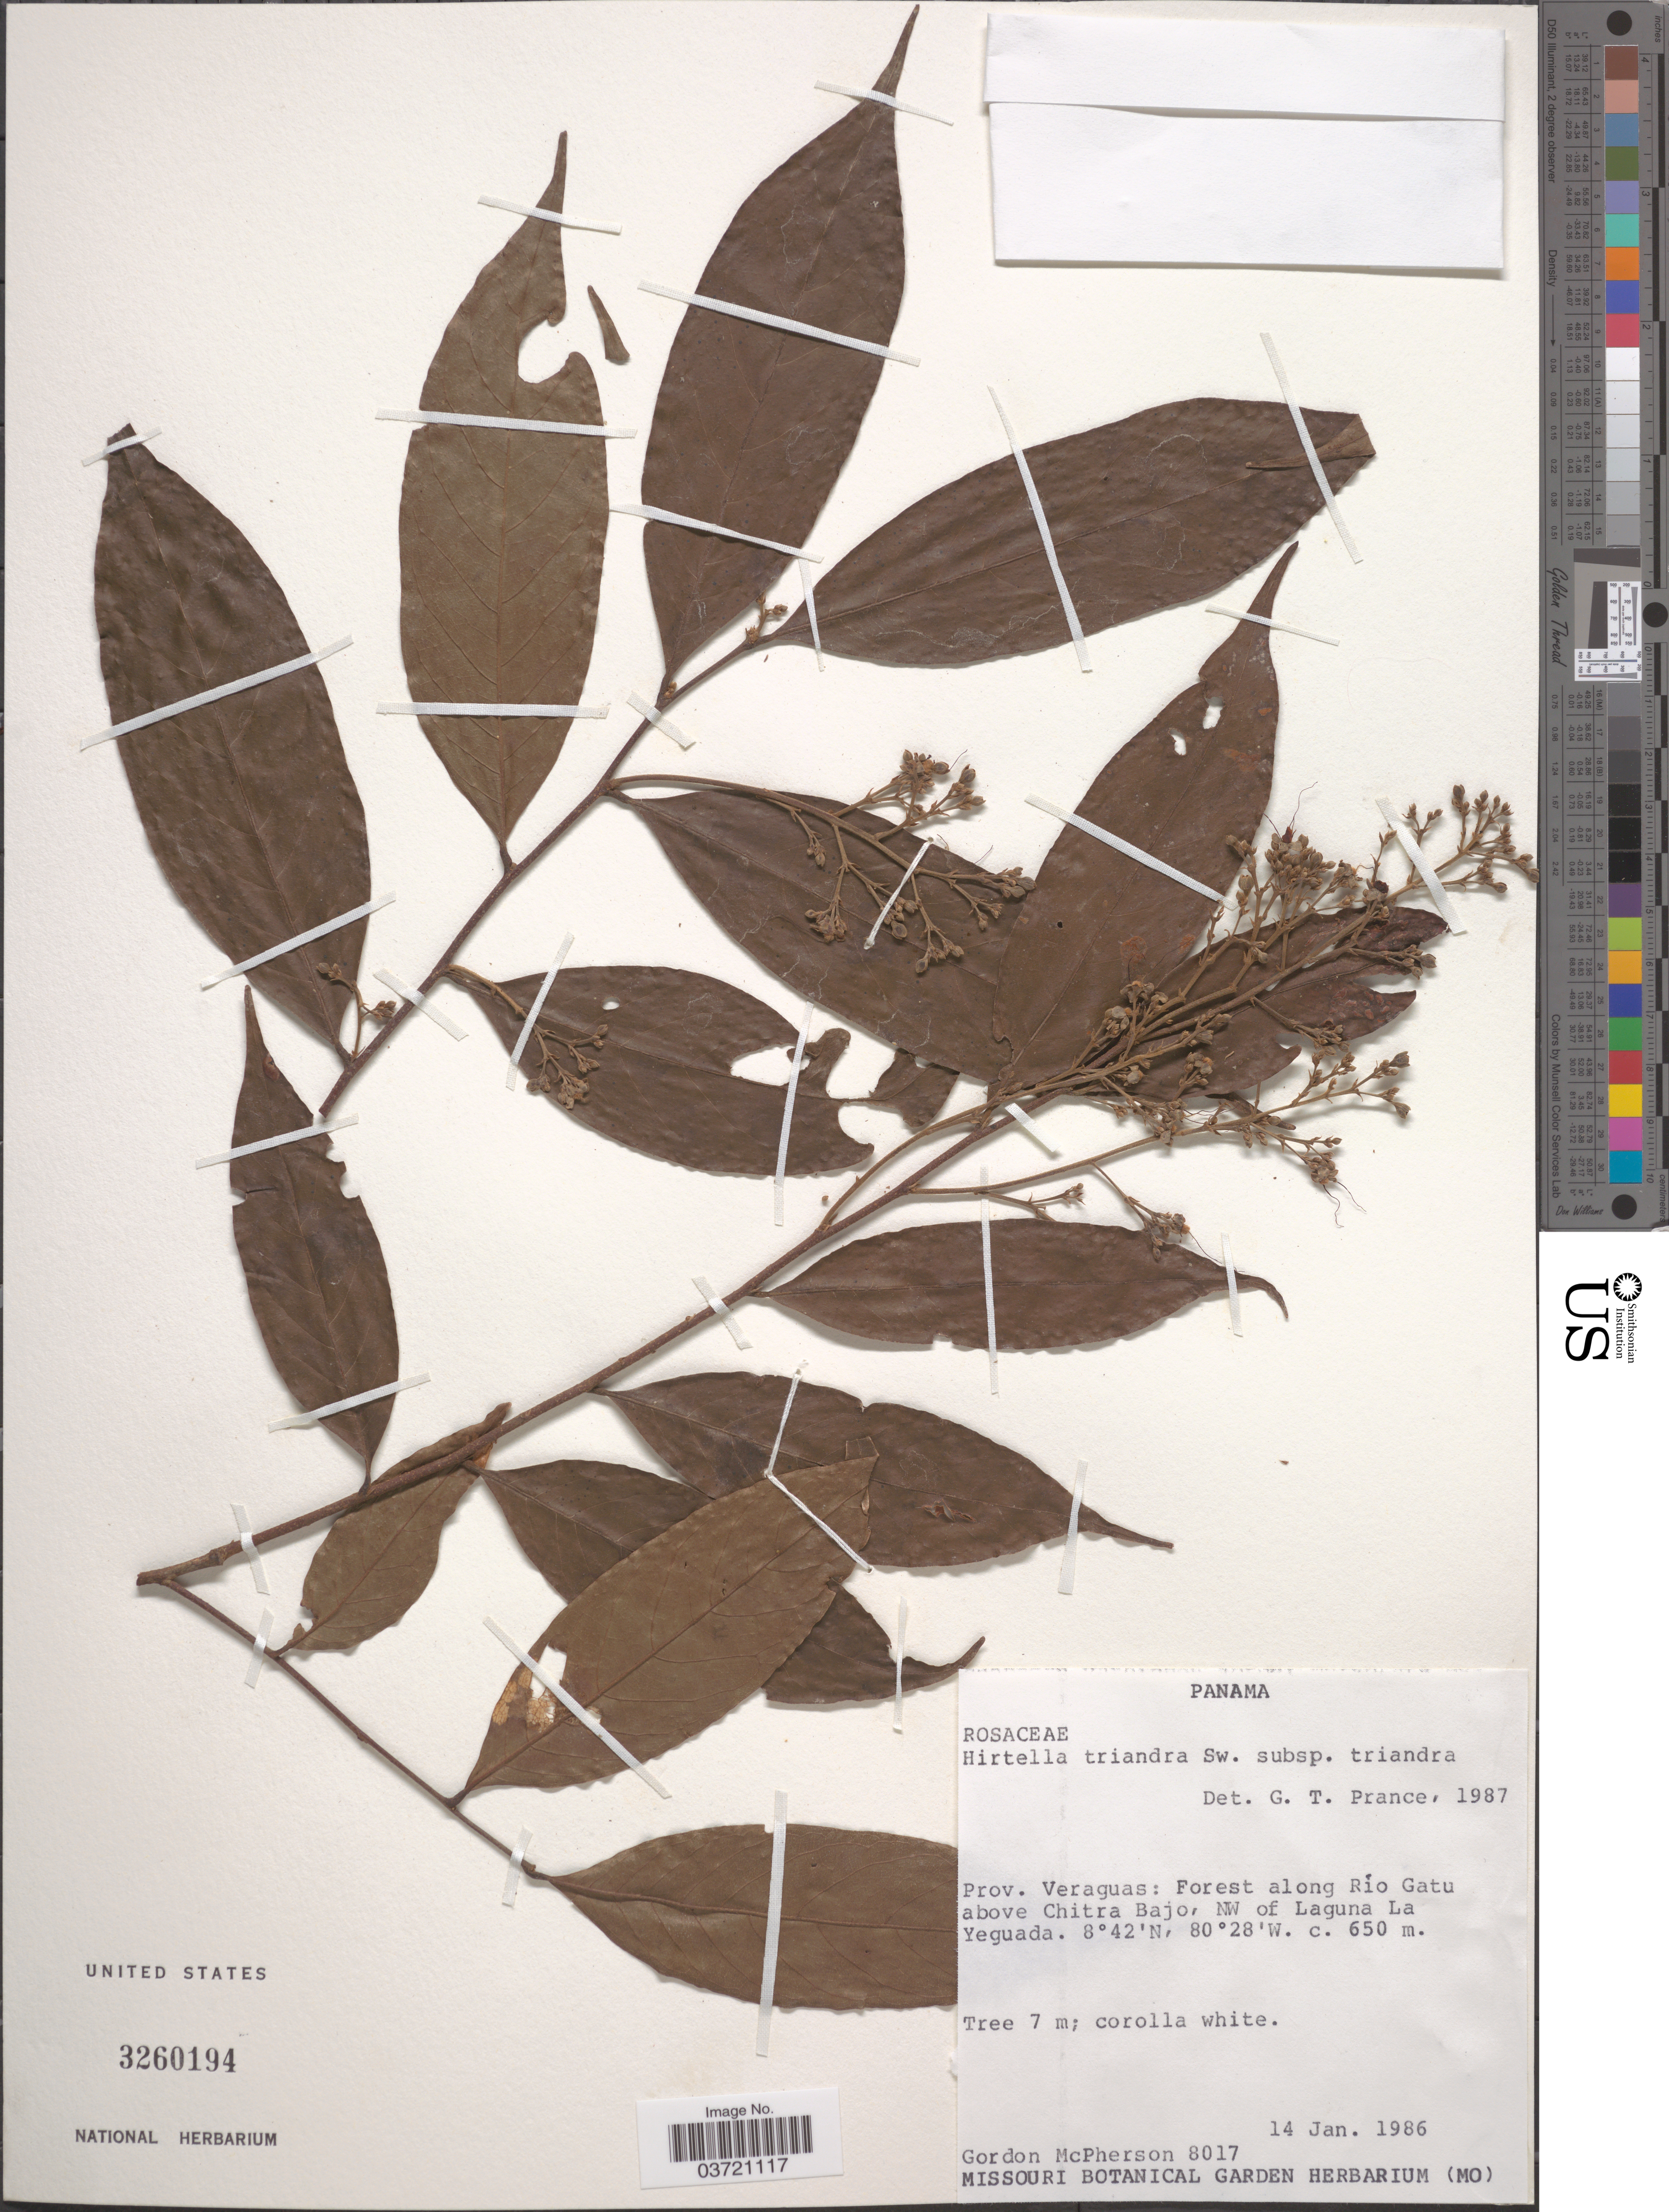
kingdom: Plantae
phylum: Tracheophyta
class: Magnoliopsida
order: Malpighiales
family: Chrysobalanaceae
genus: Hirtella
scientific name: Hirtella triandra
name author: Sw.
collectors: G. McPherson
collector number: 8017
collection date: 1986-01-14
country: Panama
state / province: Veraguas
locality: Forest along Río Gatu above Chitra Bajo, NW of Laguna La Yeguada.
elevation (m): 650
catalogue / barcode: US 3260194